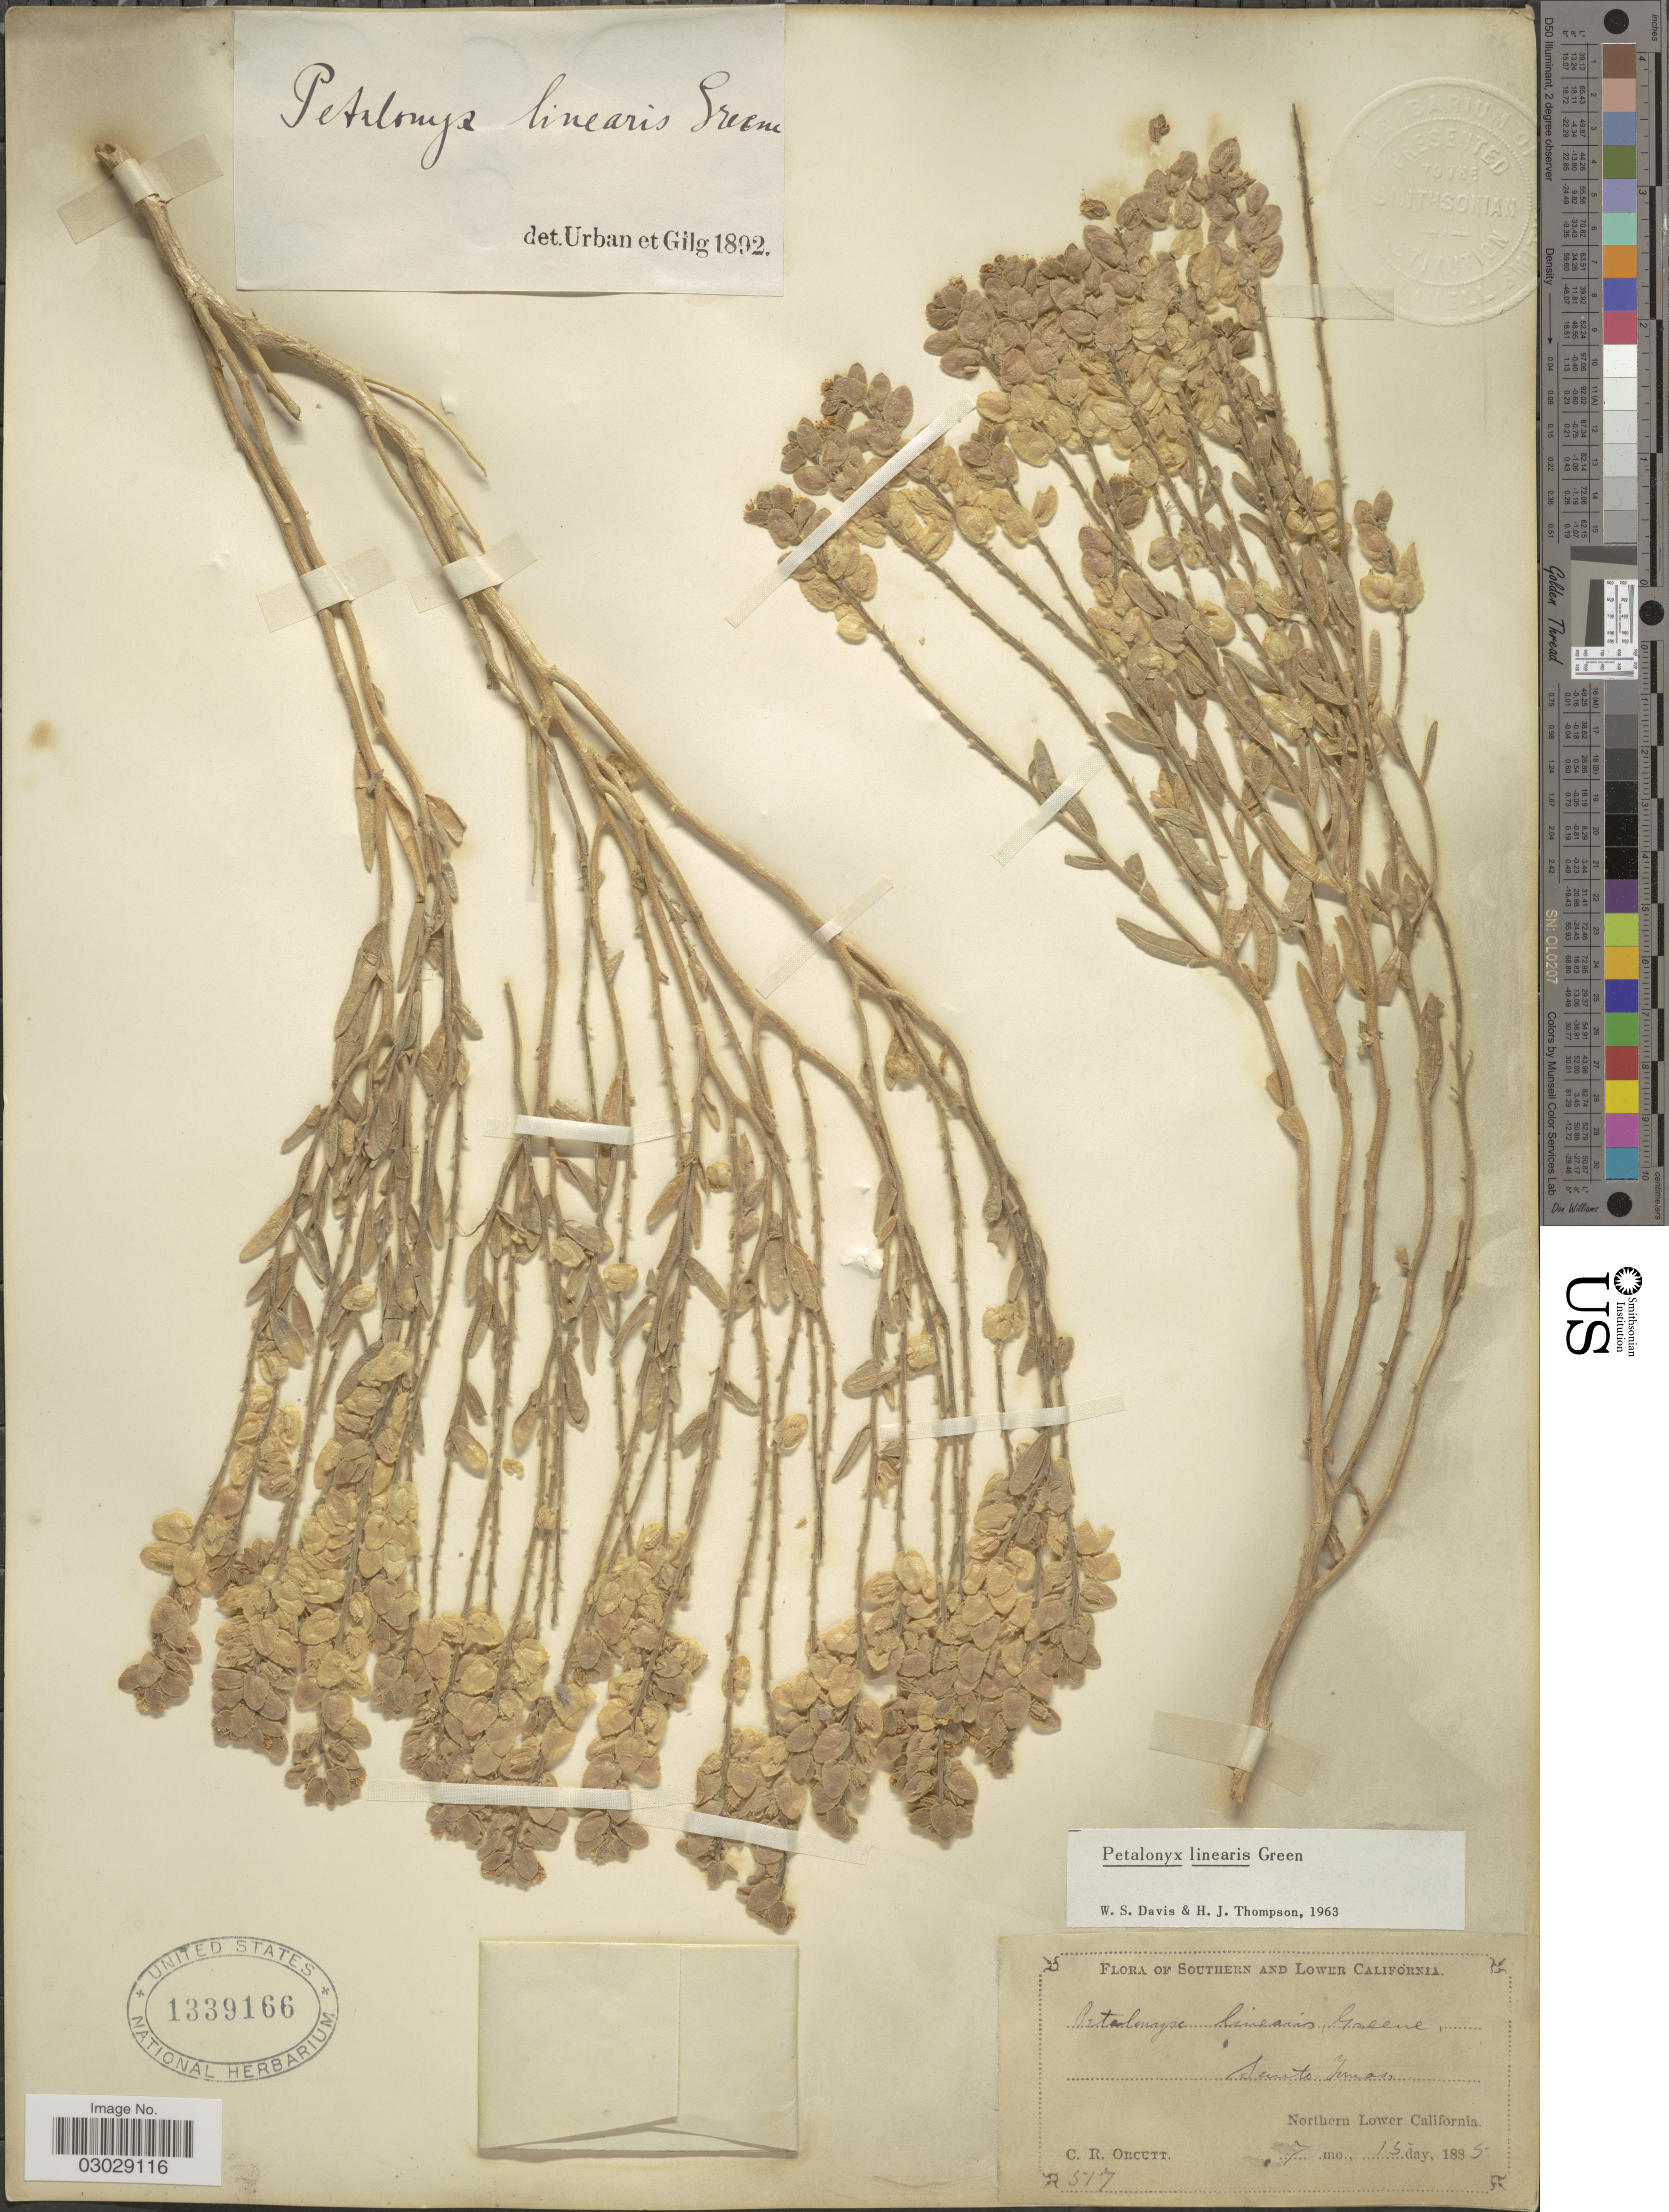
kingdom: Plantae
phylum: Tracheophyta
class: Magnoliopsida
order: Cornales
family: Loasaceae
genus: Petalonyx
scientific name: Petalonyx linearis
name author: Green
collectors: C. R. Orcutt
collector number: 577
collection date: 1885-07-15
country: Mexico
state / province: Baja California Norte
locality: Southern and Lower California. Santo Tomas. Northern Lower California.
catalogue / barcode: US 1339166